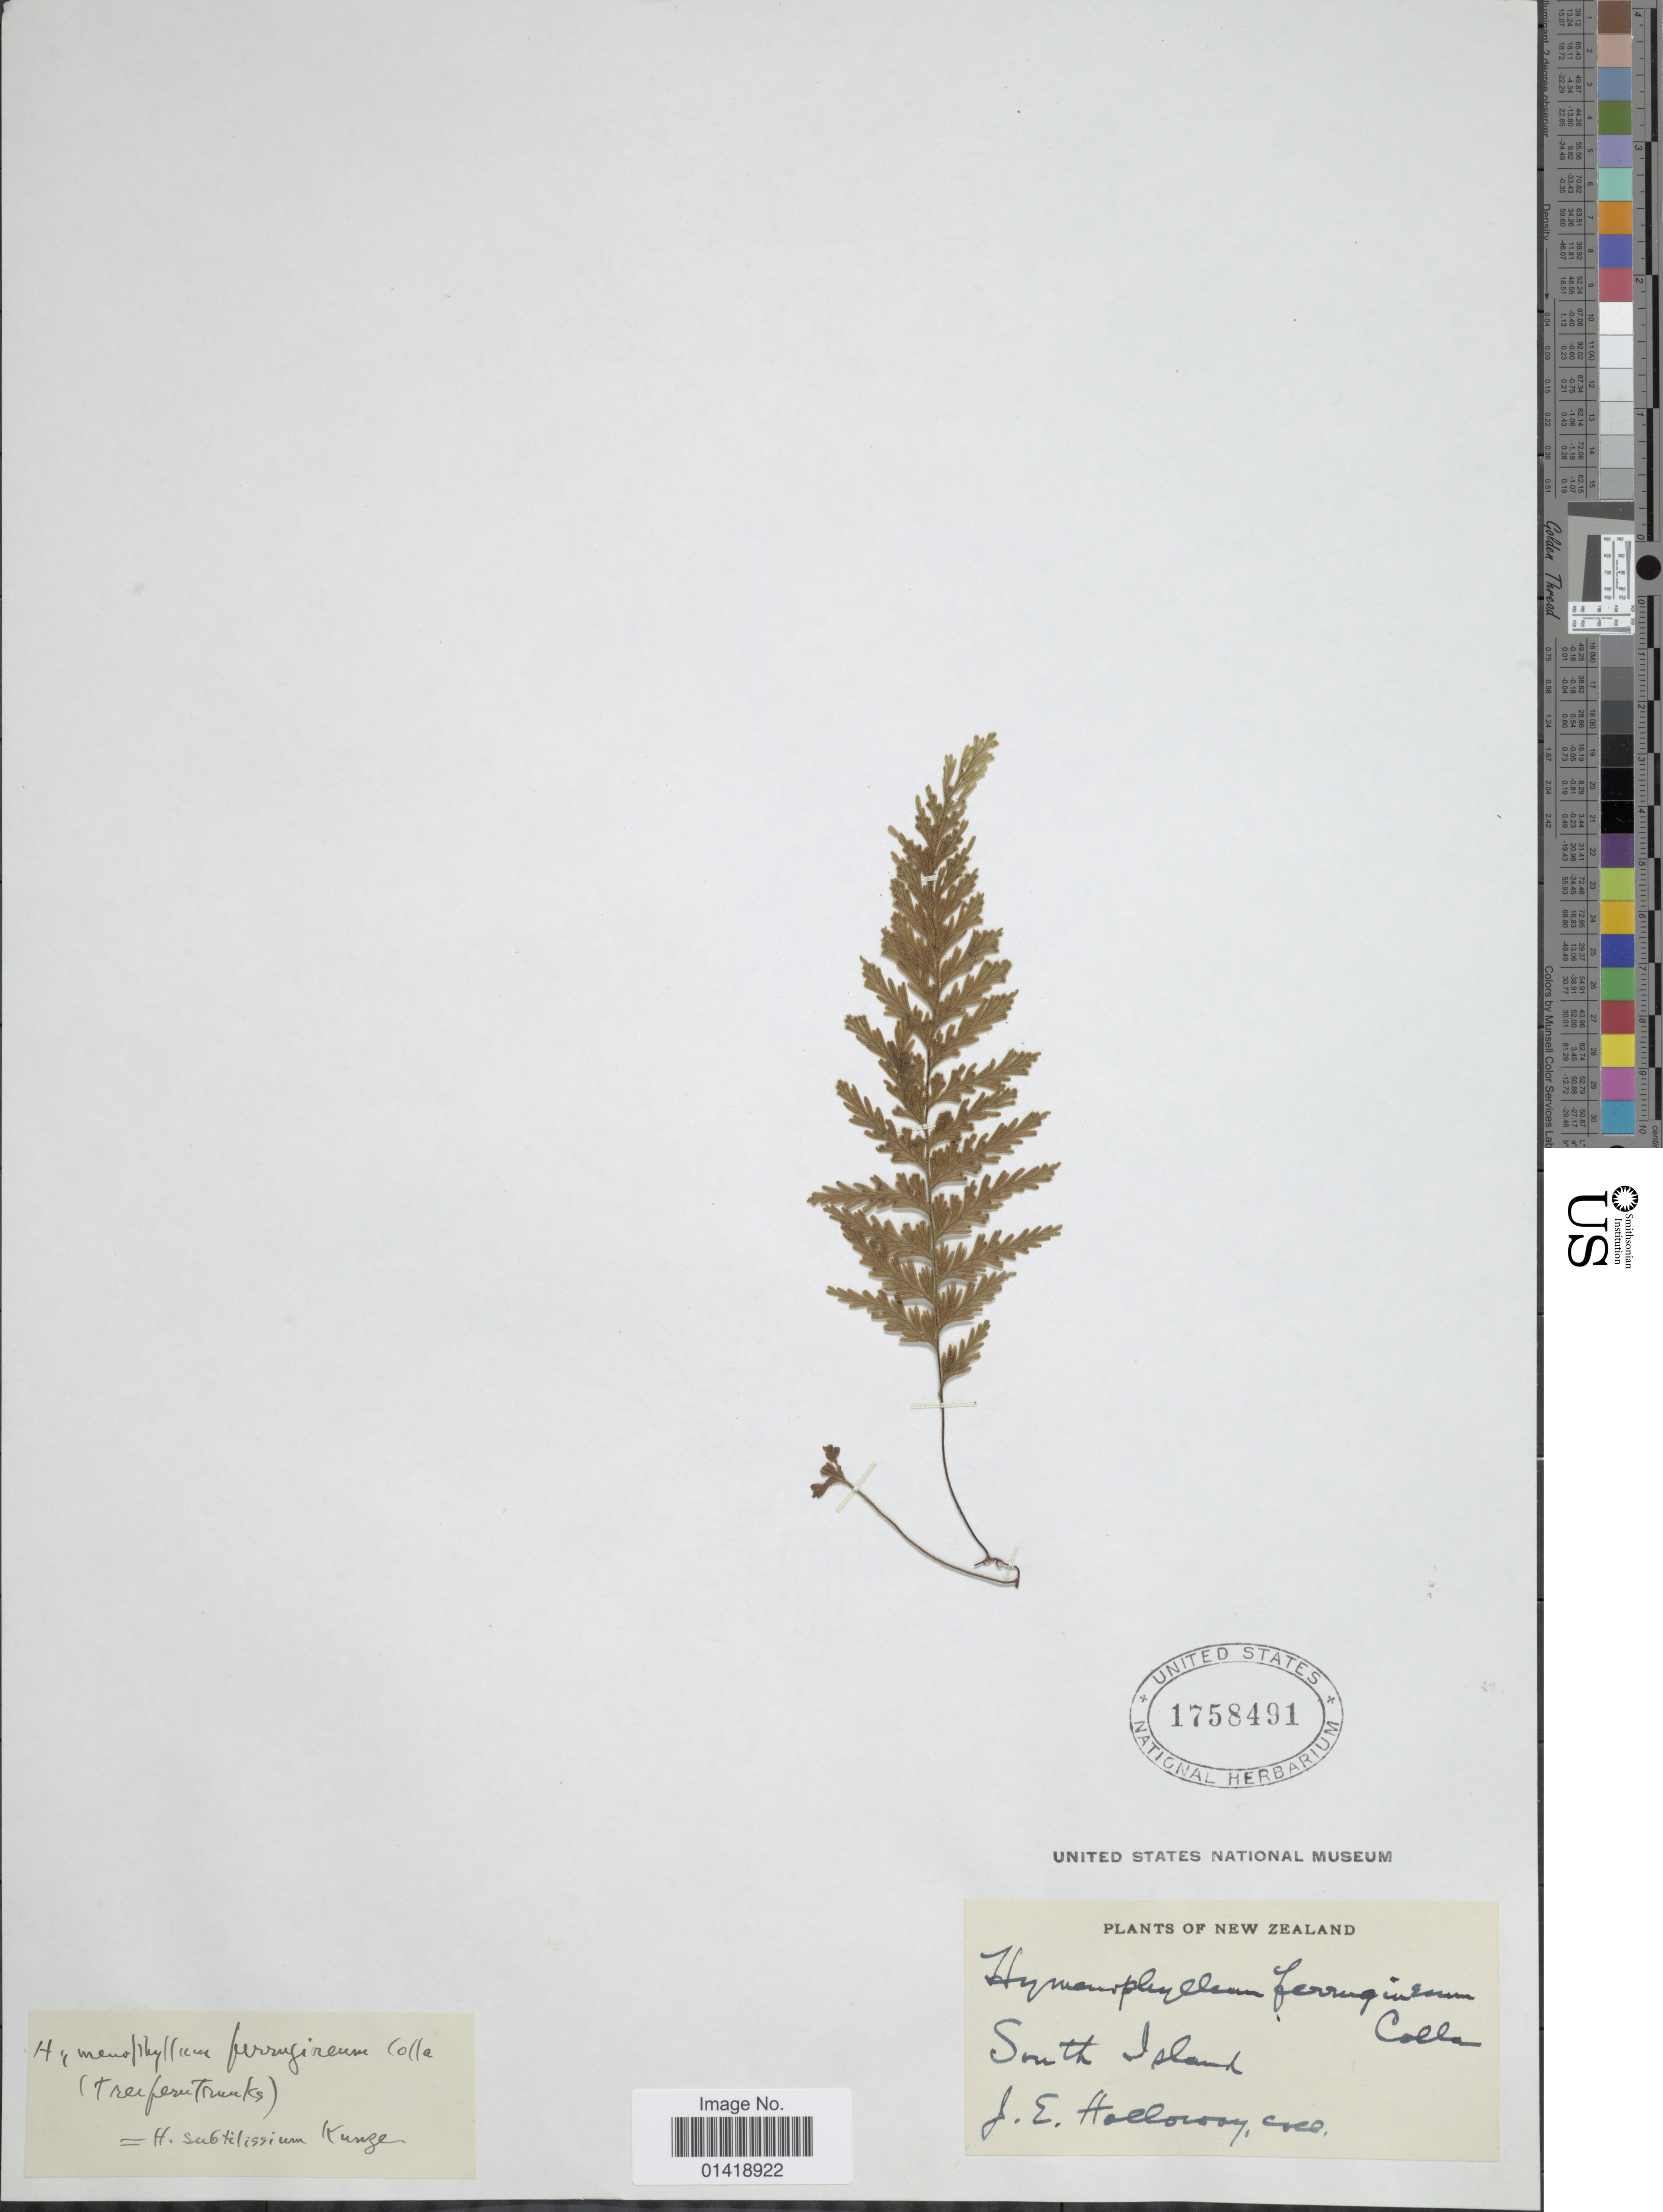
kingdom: Plantae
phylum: Tracheophyta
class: Polypodiopsida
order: Hymenophyllales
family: Hymenophyllaceae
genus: Hymenophyllum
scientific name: Hymenophyllum ferrugineum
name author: Colla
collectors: J. Holloway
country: New Zealand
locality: South Island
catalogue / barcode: US 1758491